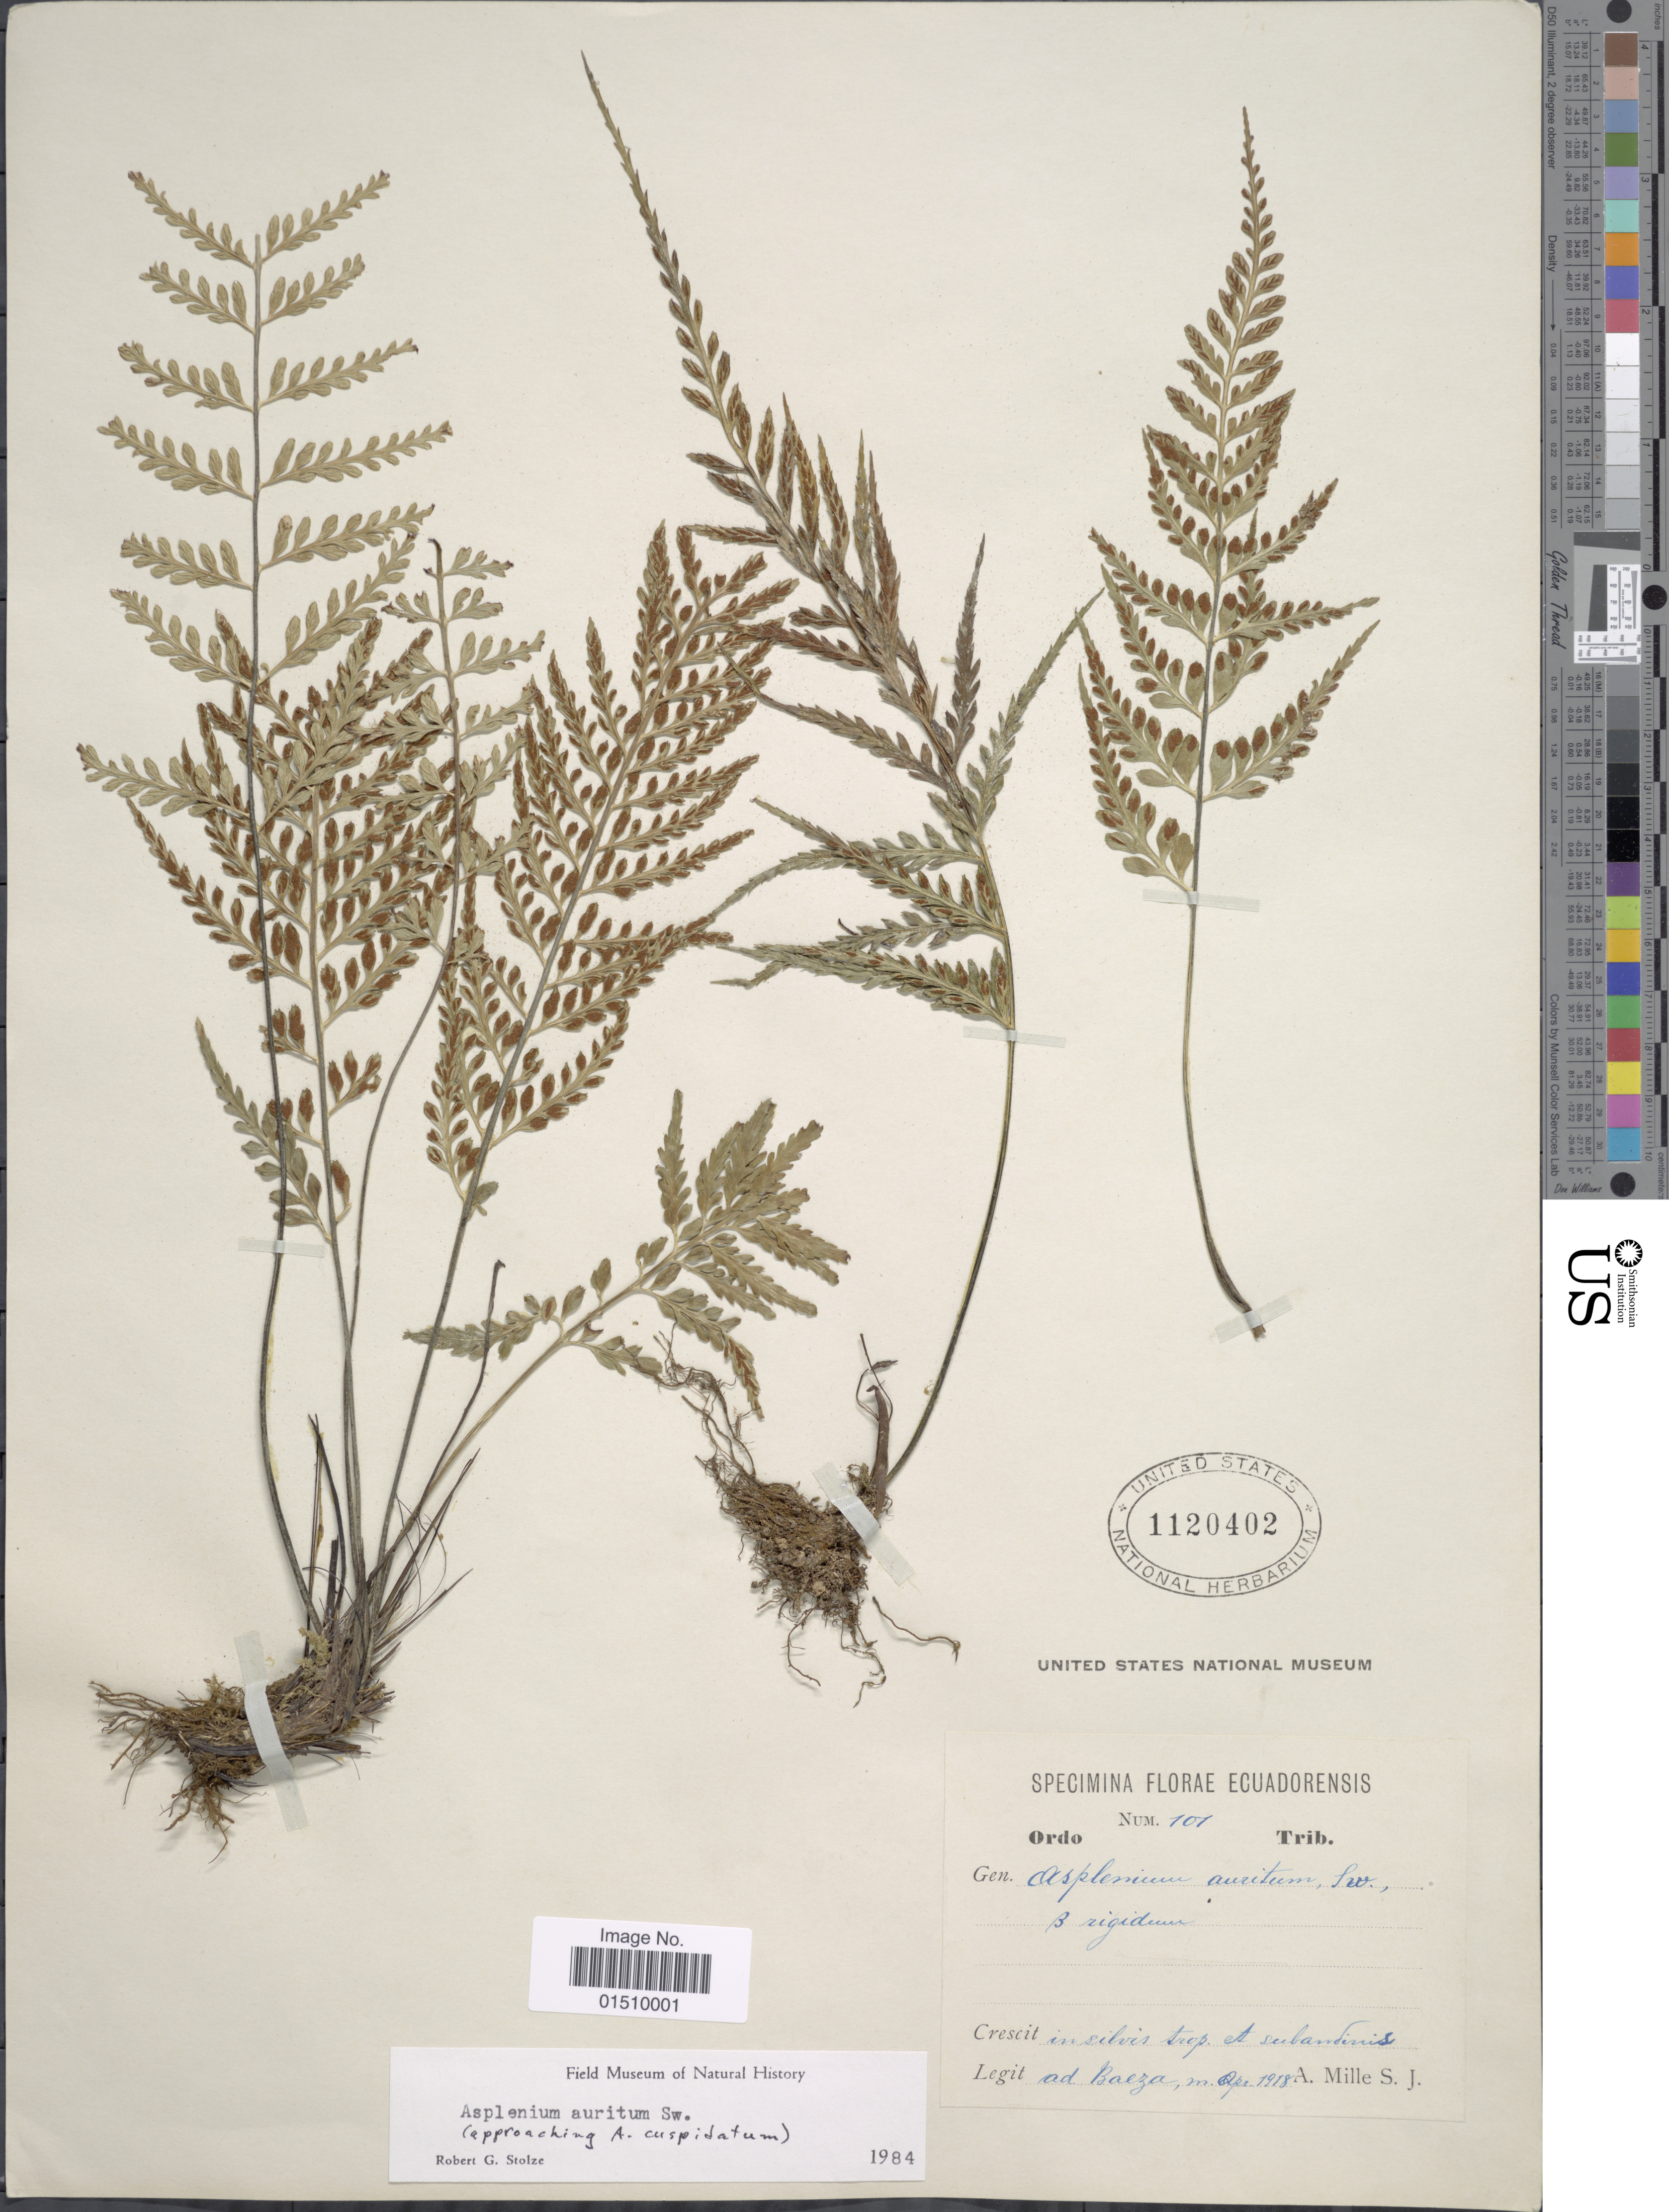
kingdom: Plantae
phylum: Tracheophyta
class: Polypodiopsida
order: Polypodiales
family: Aspleniaceae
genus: Asplenium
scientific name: Asplenium auritum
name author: Sw.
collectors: A. Mille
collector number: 101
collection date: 1918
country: Ecuador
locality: Ecuadorensis.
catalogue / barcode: US 1120402